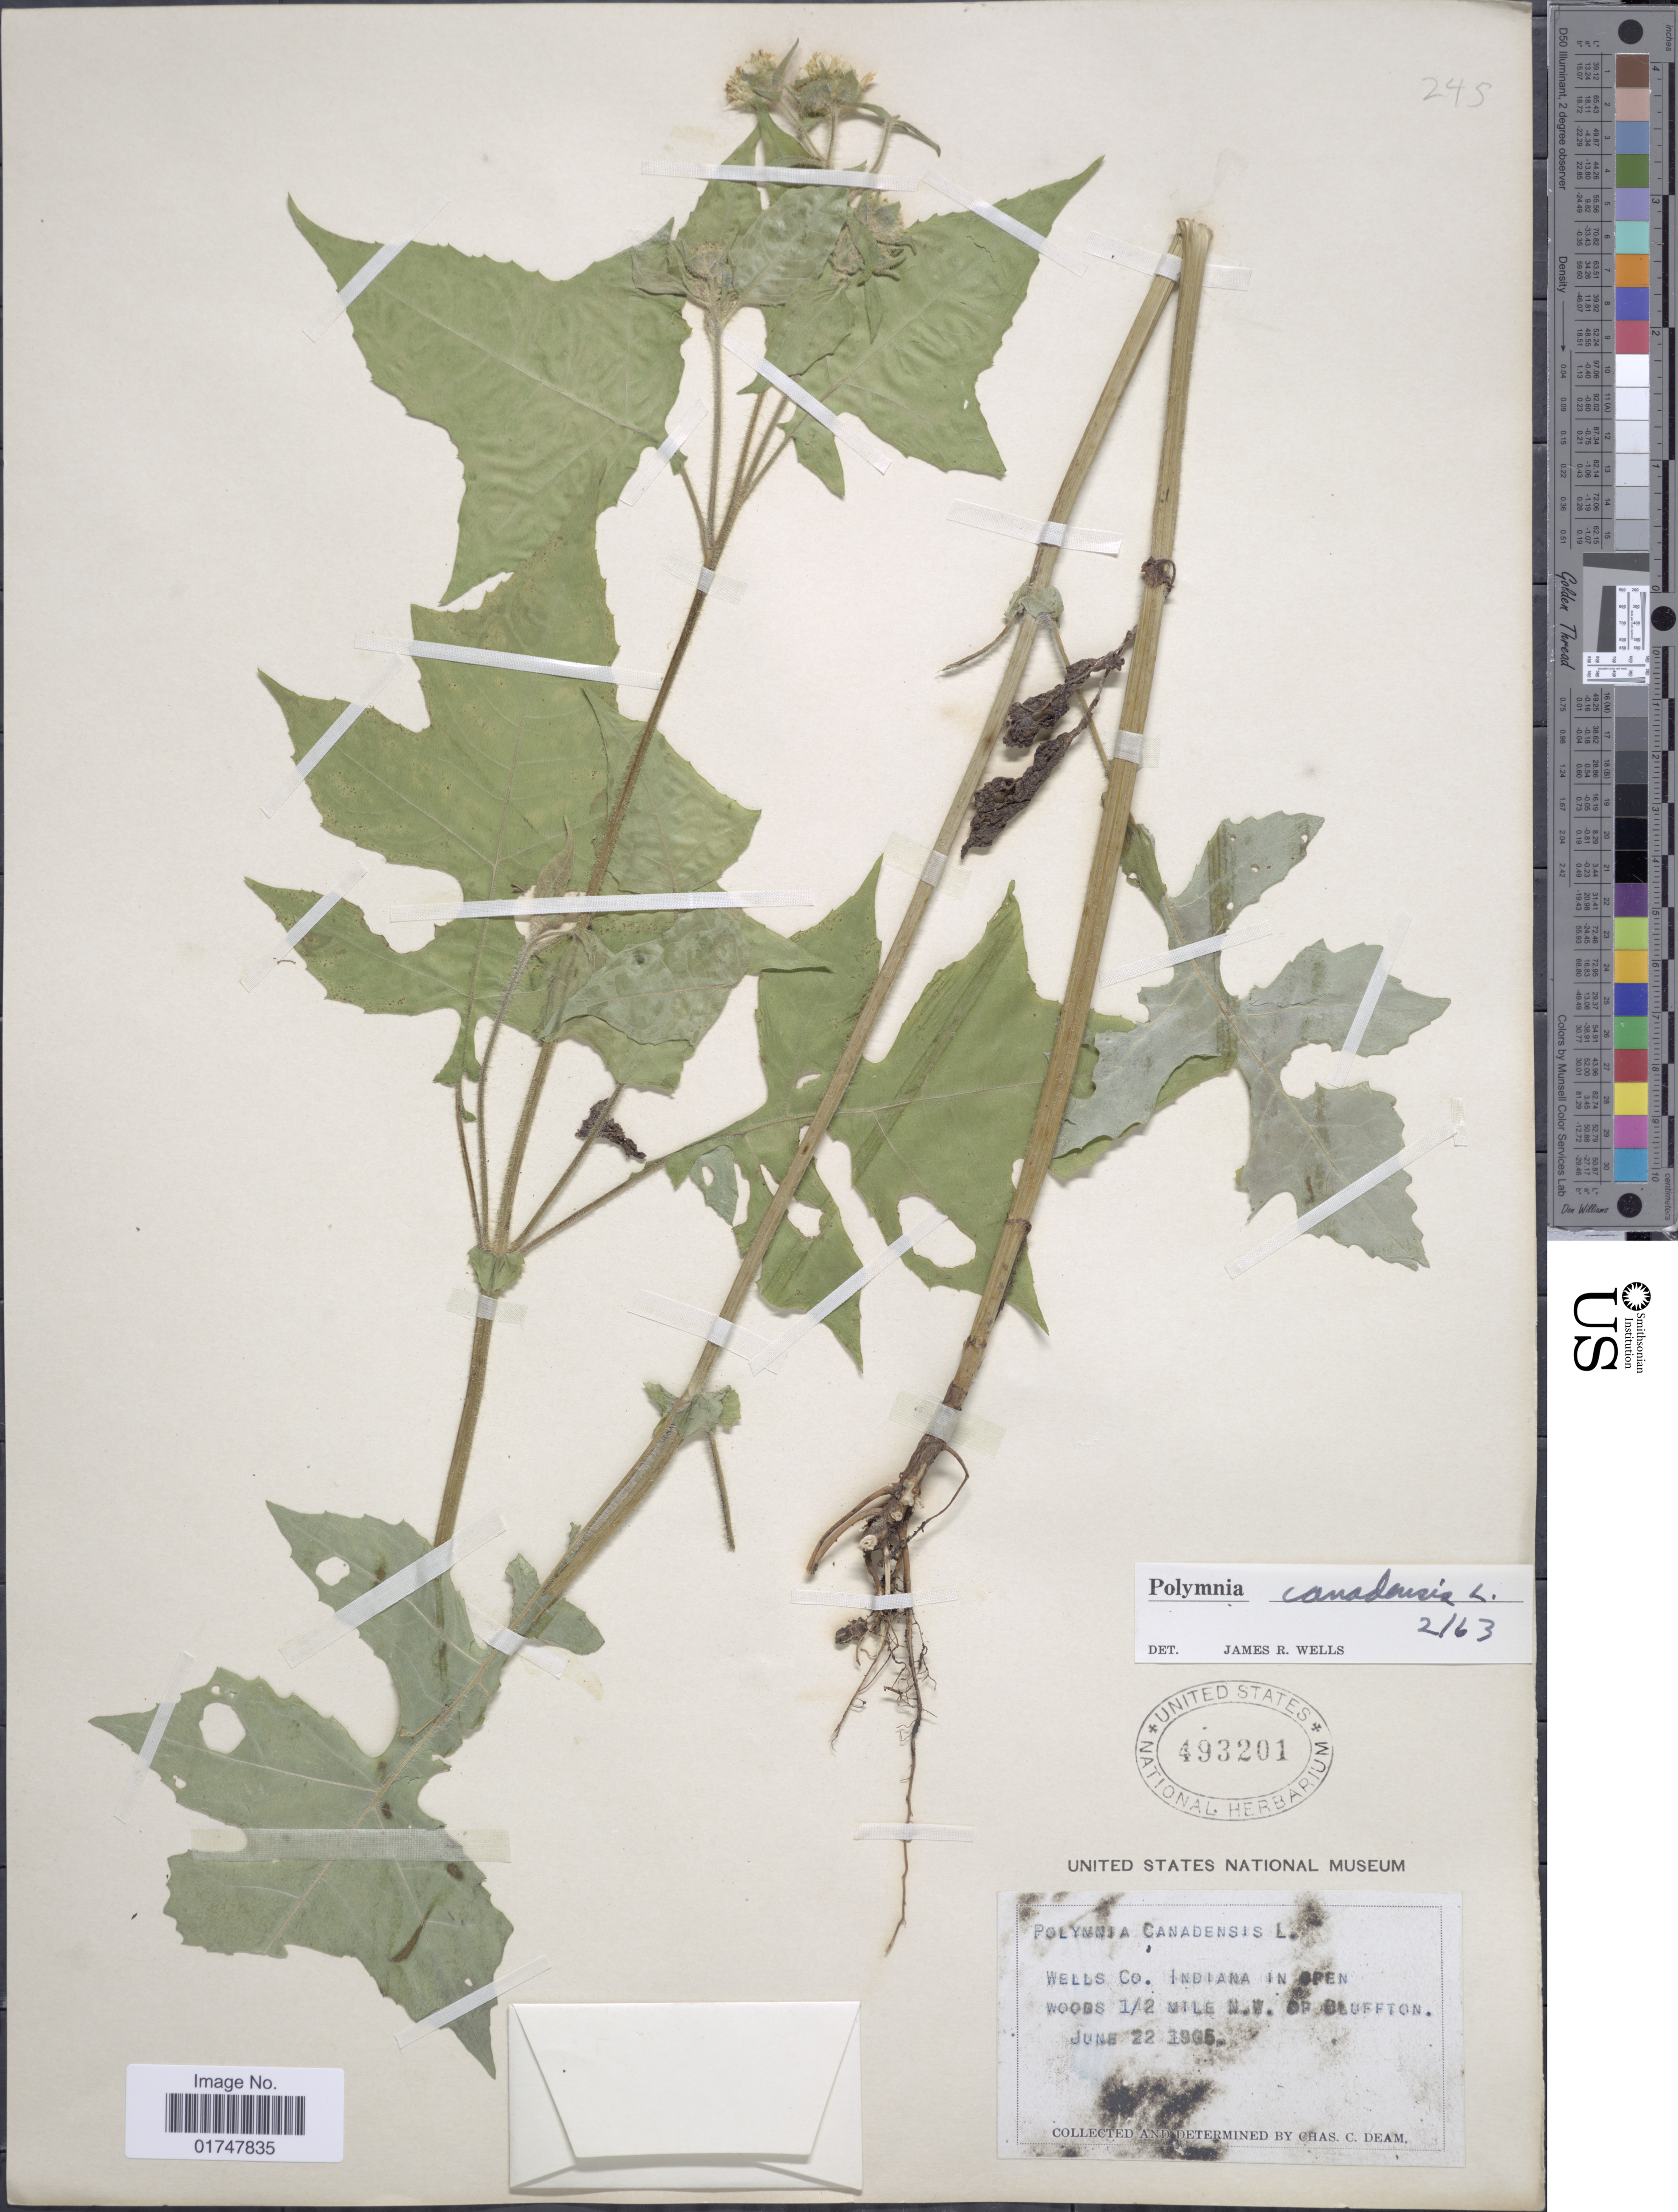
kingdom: Plantae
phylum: Tracheophyta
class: Magnoliopsida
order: Asterales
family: Asteraceae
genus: Polymnia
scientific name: Polymnia canadensis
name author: L.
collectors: C. C. Deam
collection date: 1965-06-22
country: United States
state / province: Indiana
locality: Wells Co., in open woods 1/2 mile N.W. of Bluffton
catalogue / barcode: US 493201